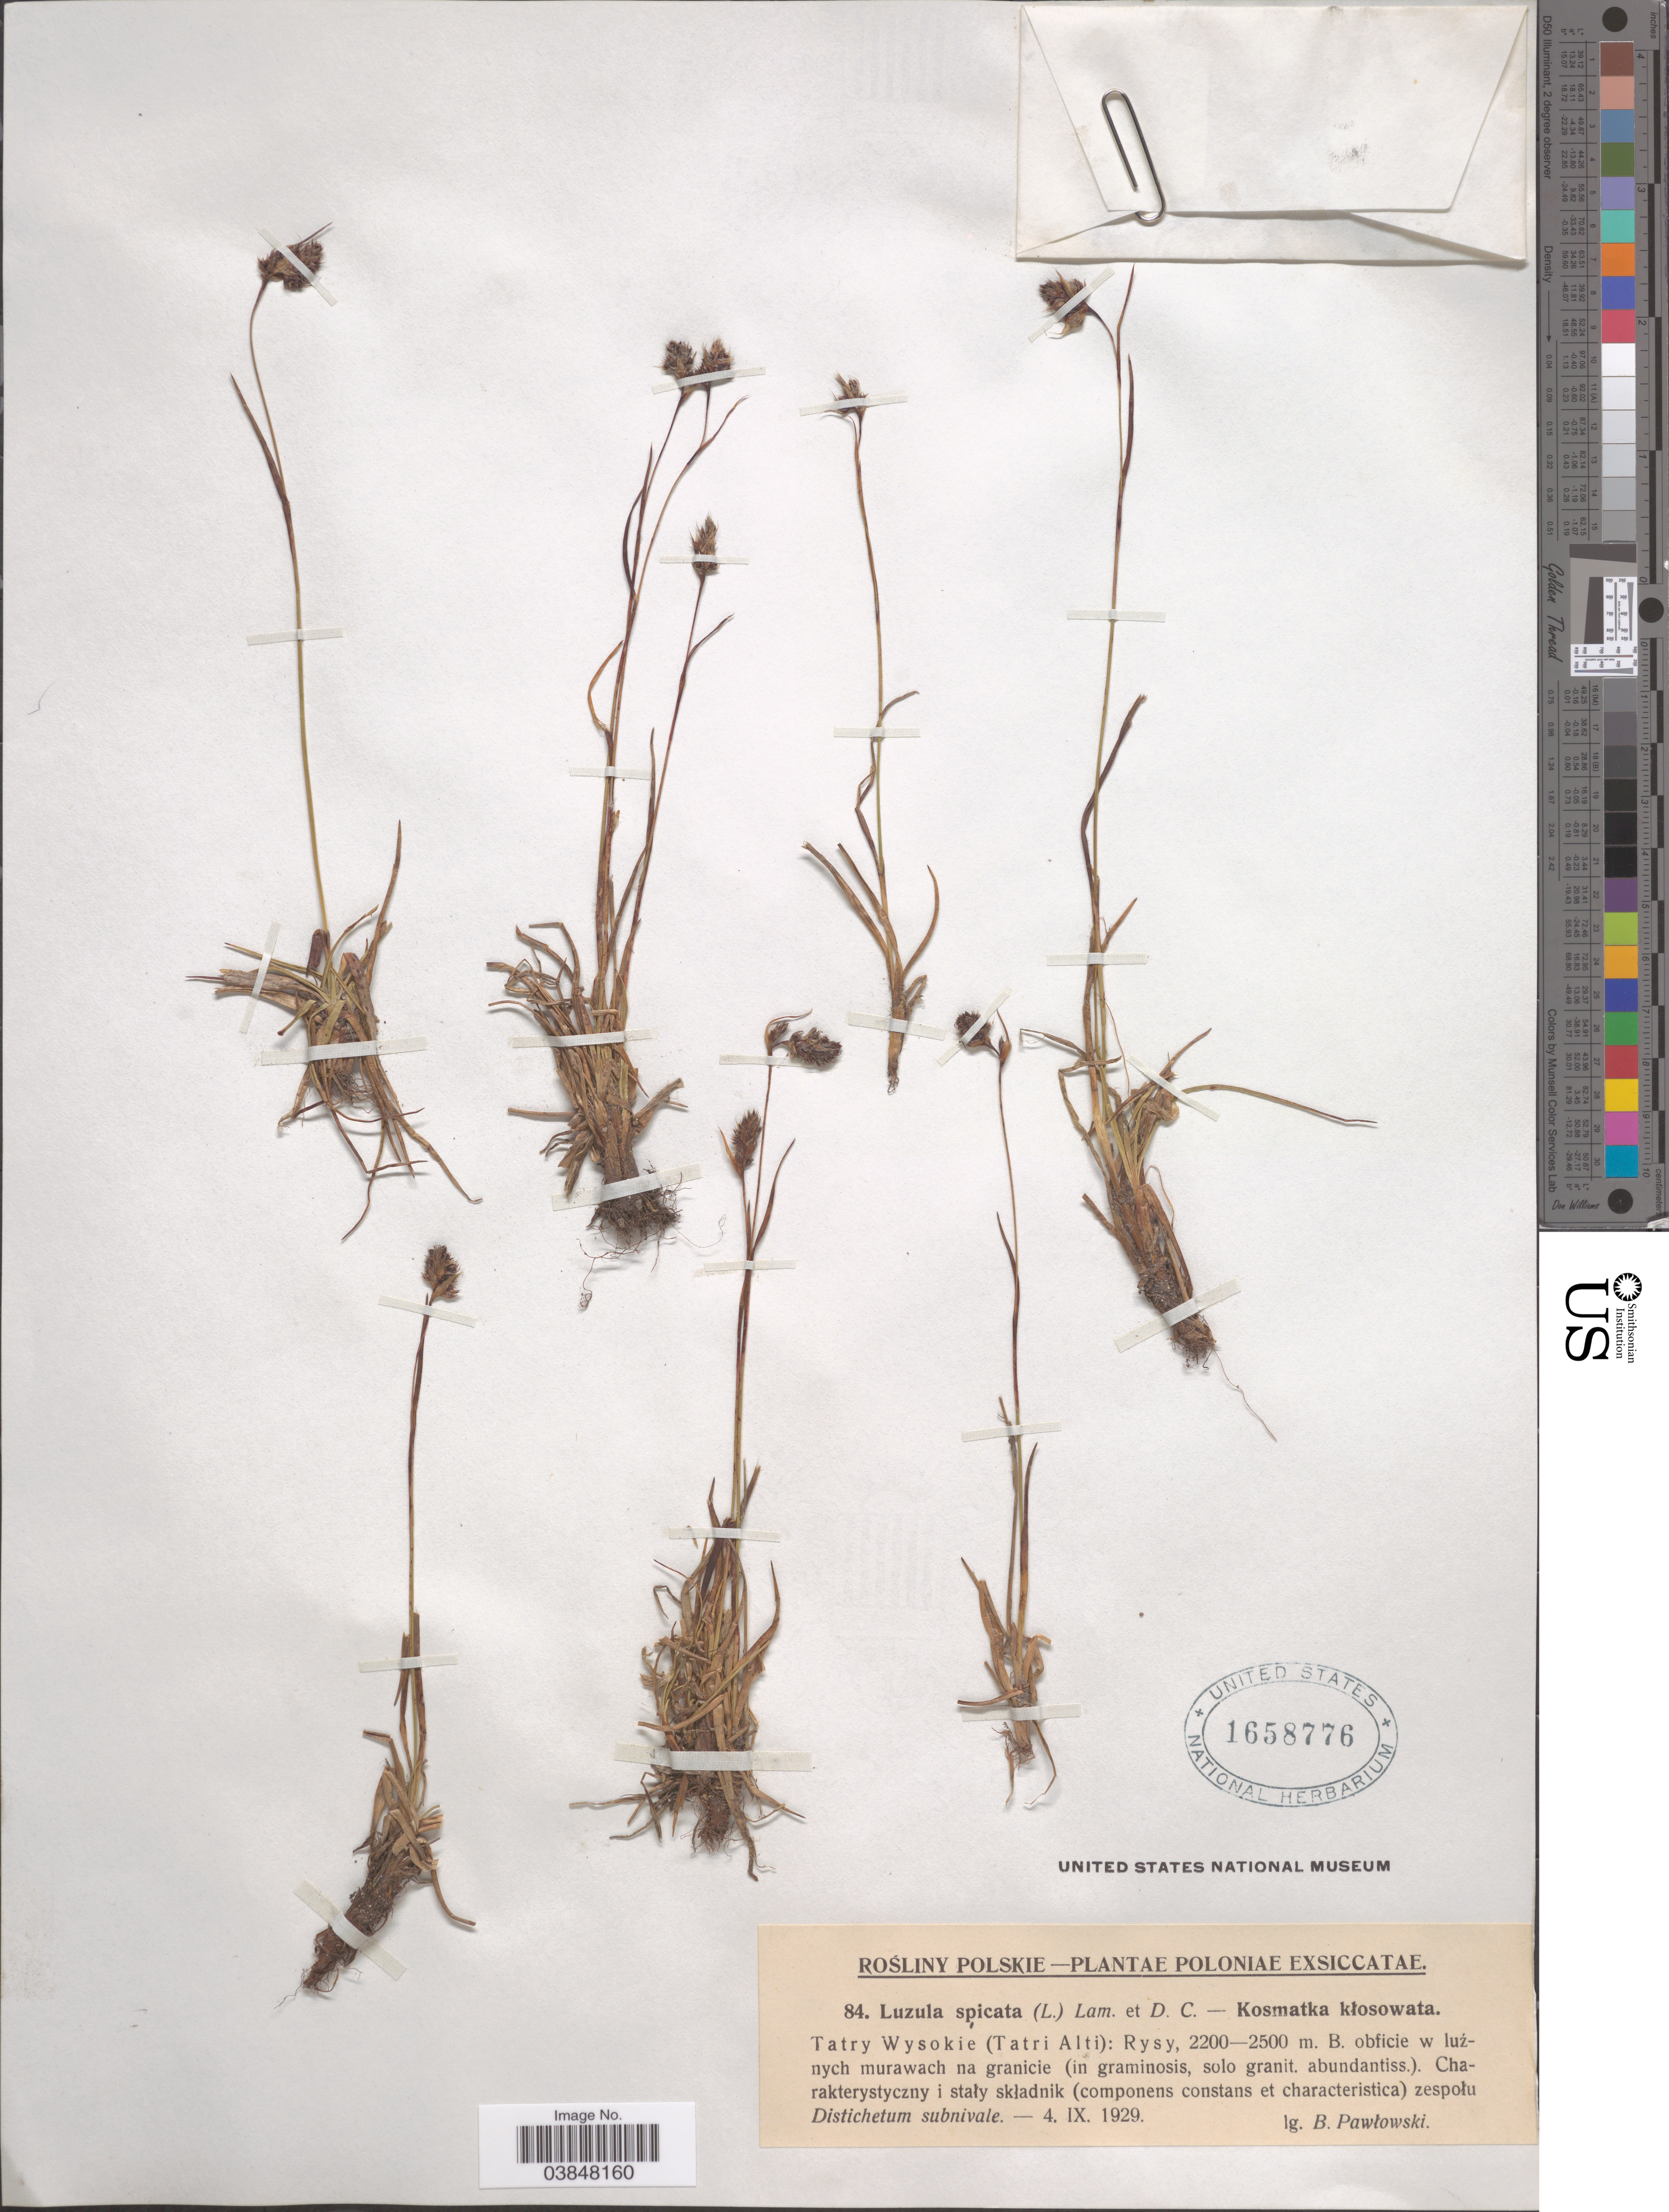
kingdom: Plantae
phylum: Tracheophyta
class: Liliopsida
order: Poales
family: Juncaceae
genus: Luzula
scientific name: Luzula spicata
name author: (L.) DC.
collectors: B. Pawlowski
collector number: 84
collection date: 1929-09-04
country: Poland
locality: Poloniæ. Tatry Wysokie (Tatri Alti): Rysy.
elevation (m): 2200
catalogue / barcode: US 1658776